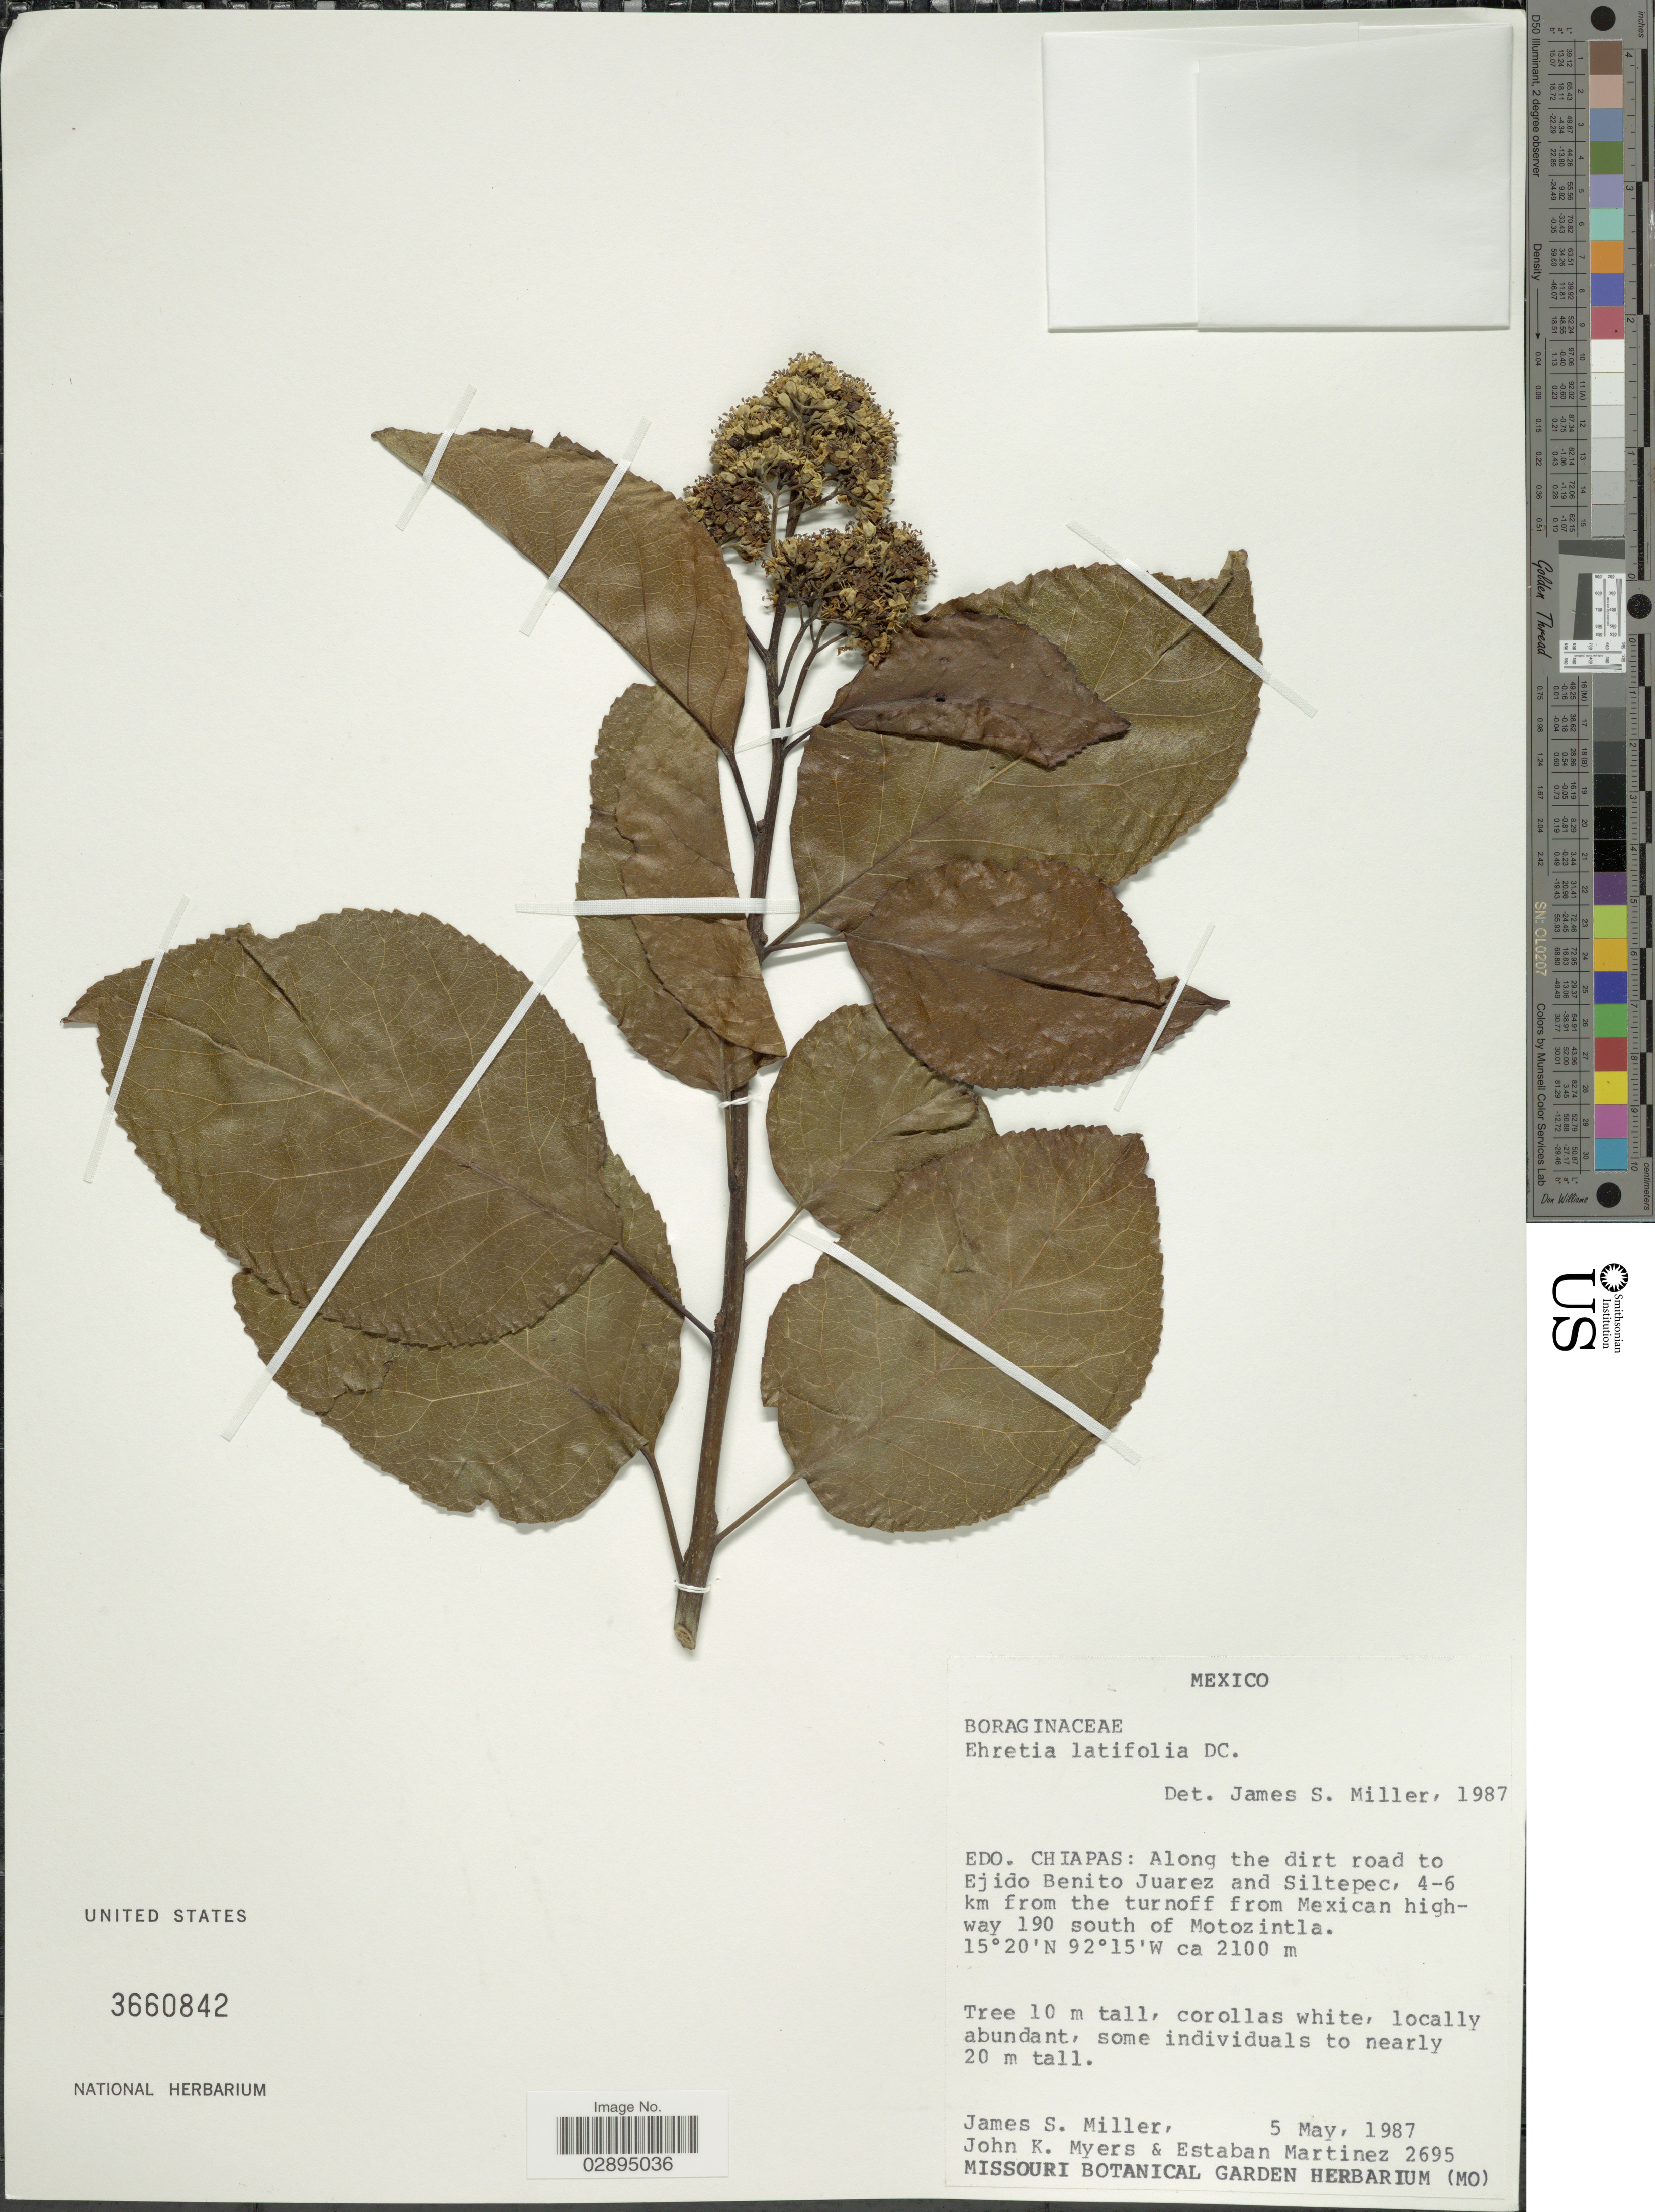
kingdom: Plantae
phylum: Tracheophyta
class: Magnoliopsida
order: Boraginales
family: Ehretiaceae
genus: Ehretia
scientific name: Ehretia latifolia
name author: DC.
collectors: J. S. Miller, J. Myers & E. Martínez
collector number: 2695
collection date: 1987-05-05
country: Mexico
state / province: Chiapas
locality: Edo. Chiapas: Along the dirt road to Ejido Benito Juarez and Siltepec, 4-6 km from the turnoff from Mexican highway 190 south of Motozintla.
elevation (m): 2100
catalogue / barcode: US 3660842